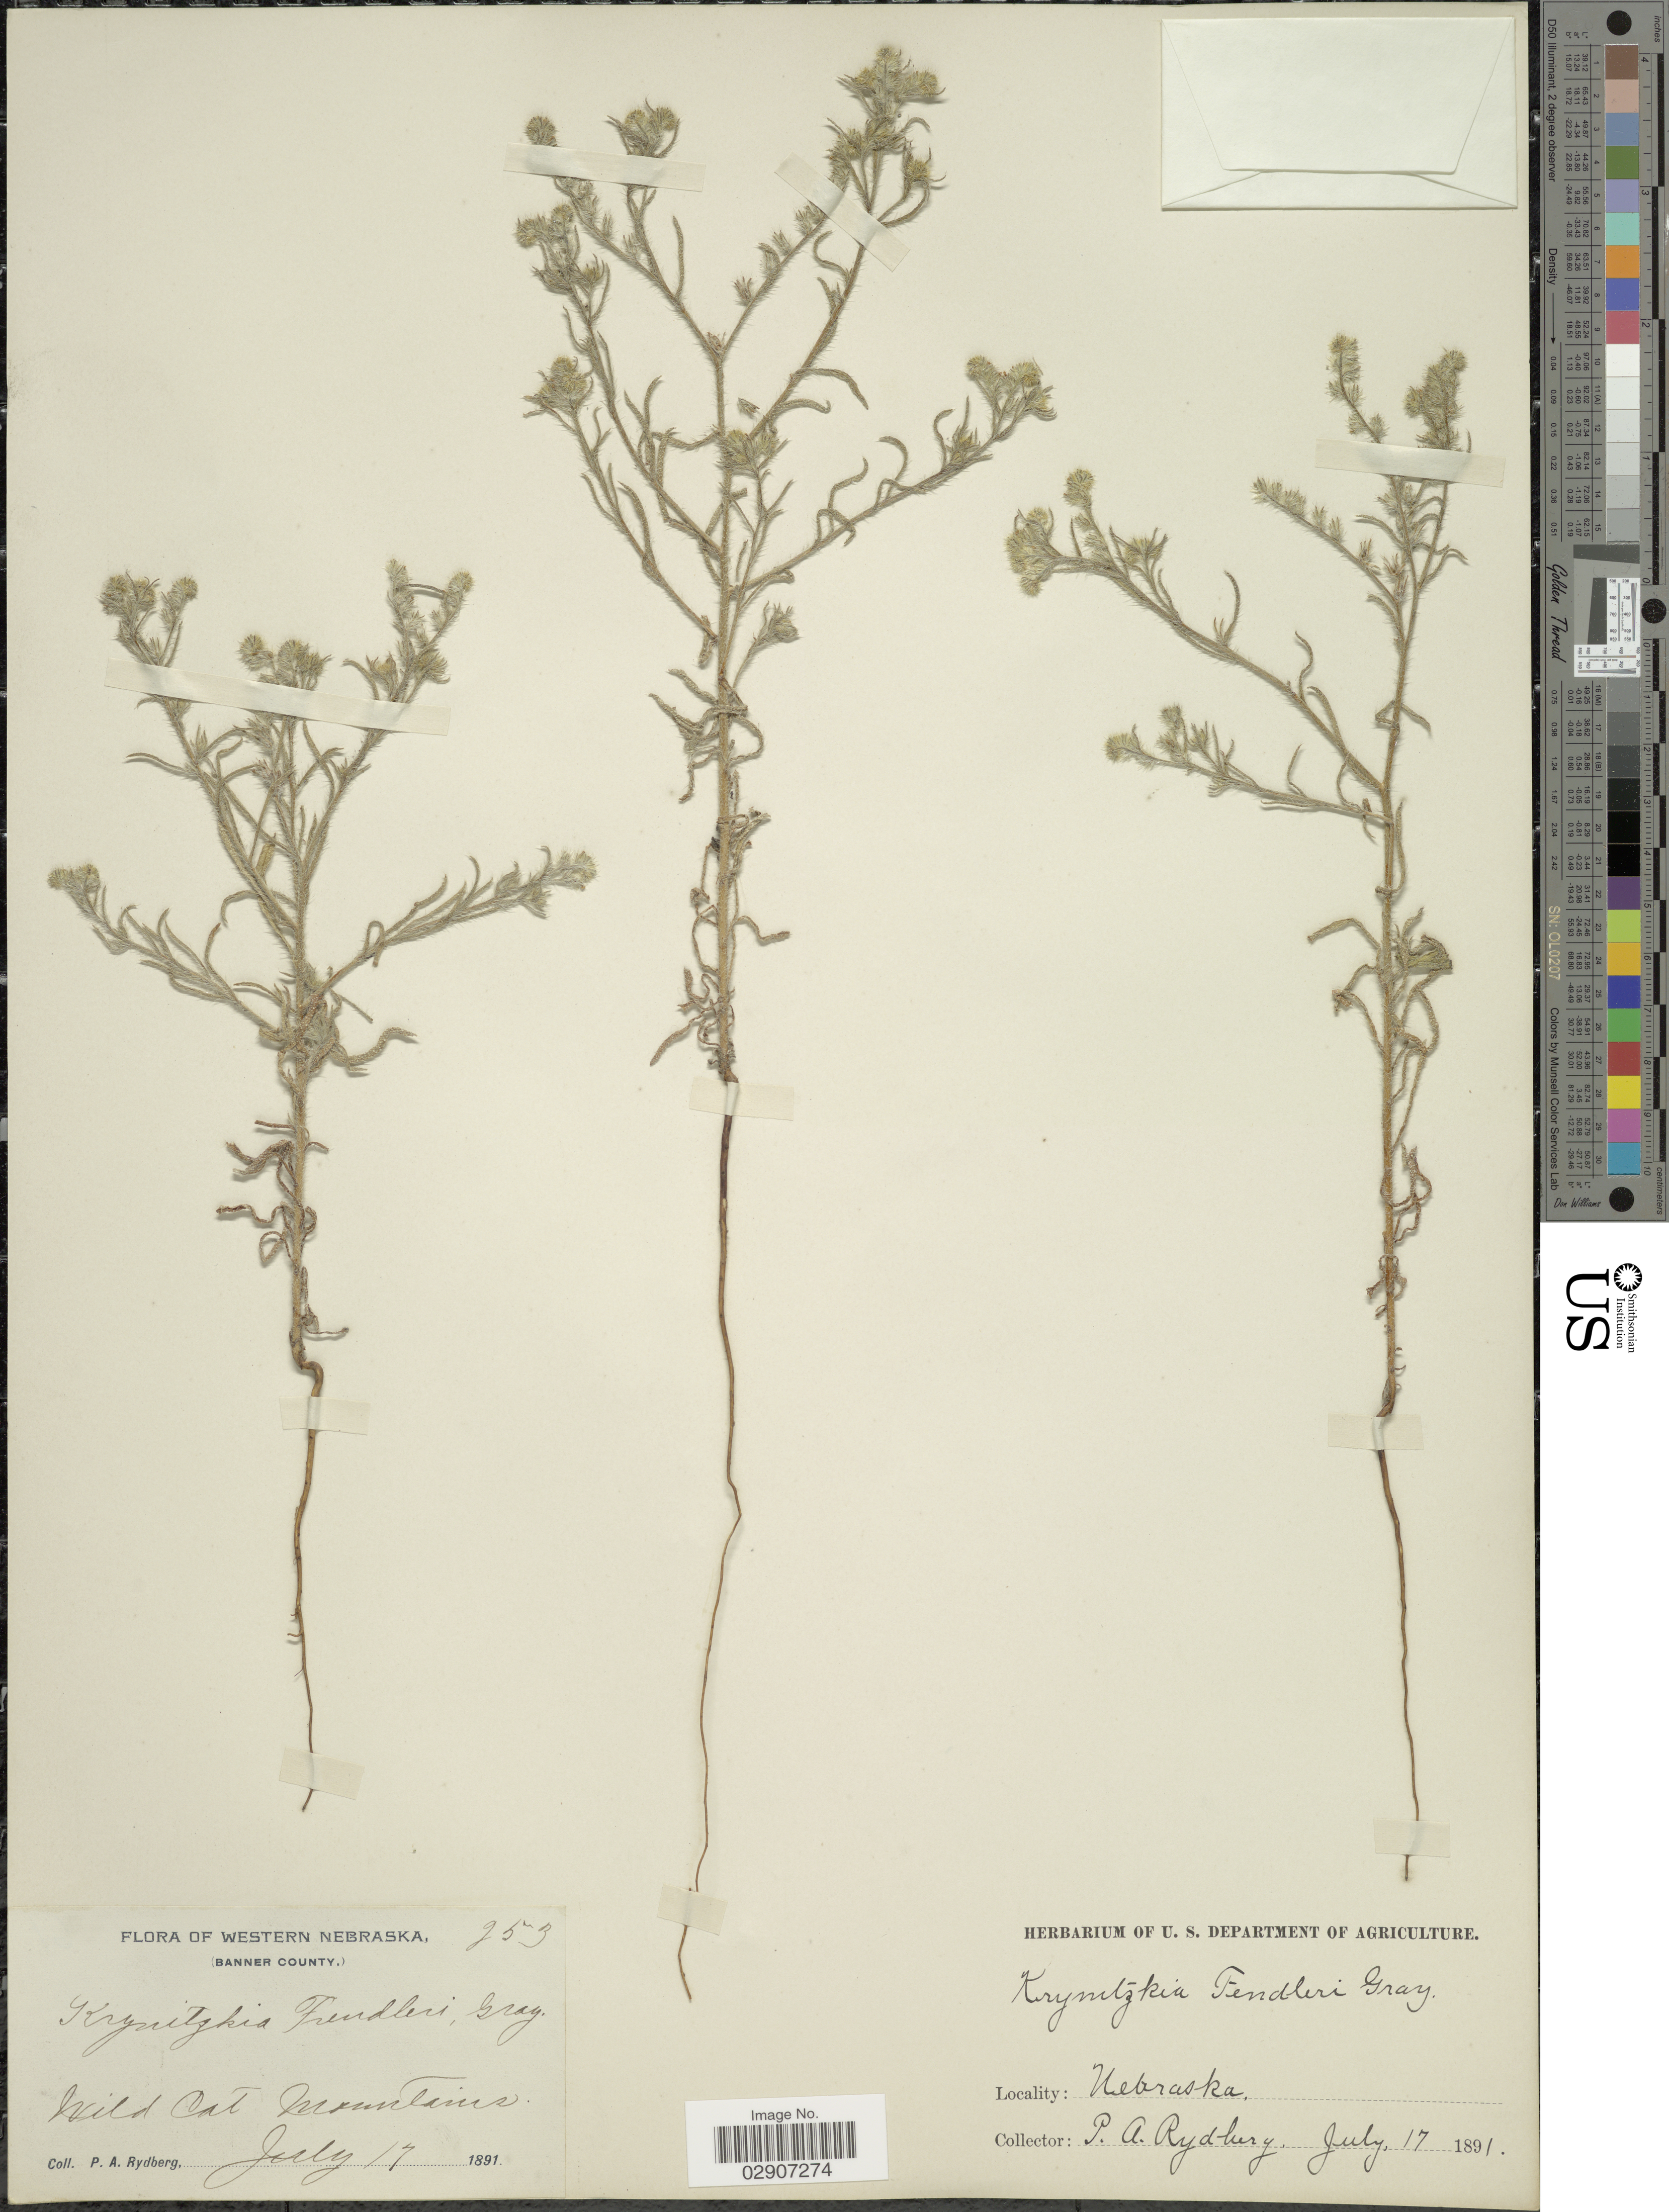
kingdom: Plantae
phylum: Tracheophyta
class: Magnoliopsida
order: Boraginales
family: Boraginaceae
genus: Cryptantha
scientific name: Cryptantha fendleri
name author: (A. Gray) Greene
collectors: P. A. Rydberg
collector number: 253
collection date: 1891-07-17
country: United States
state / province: Nebraska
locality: Western Nebraska, (Banner County), Wild Cat Mountains.